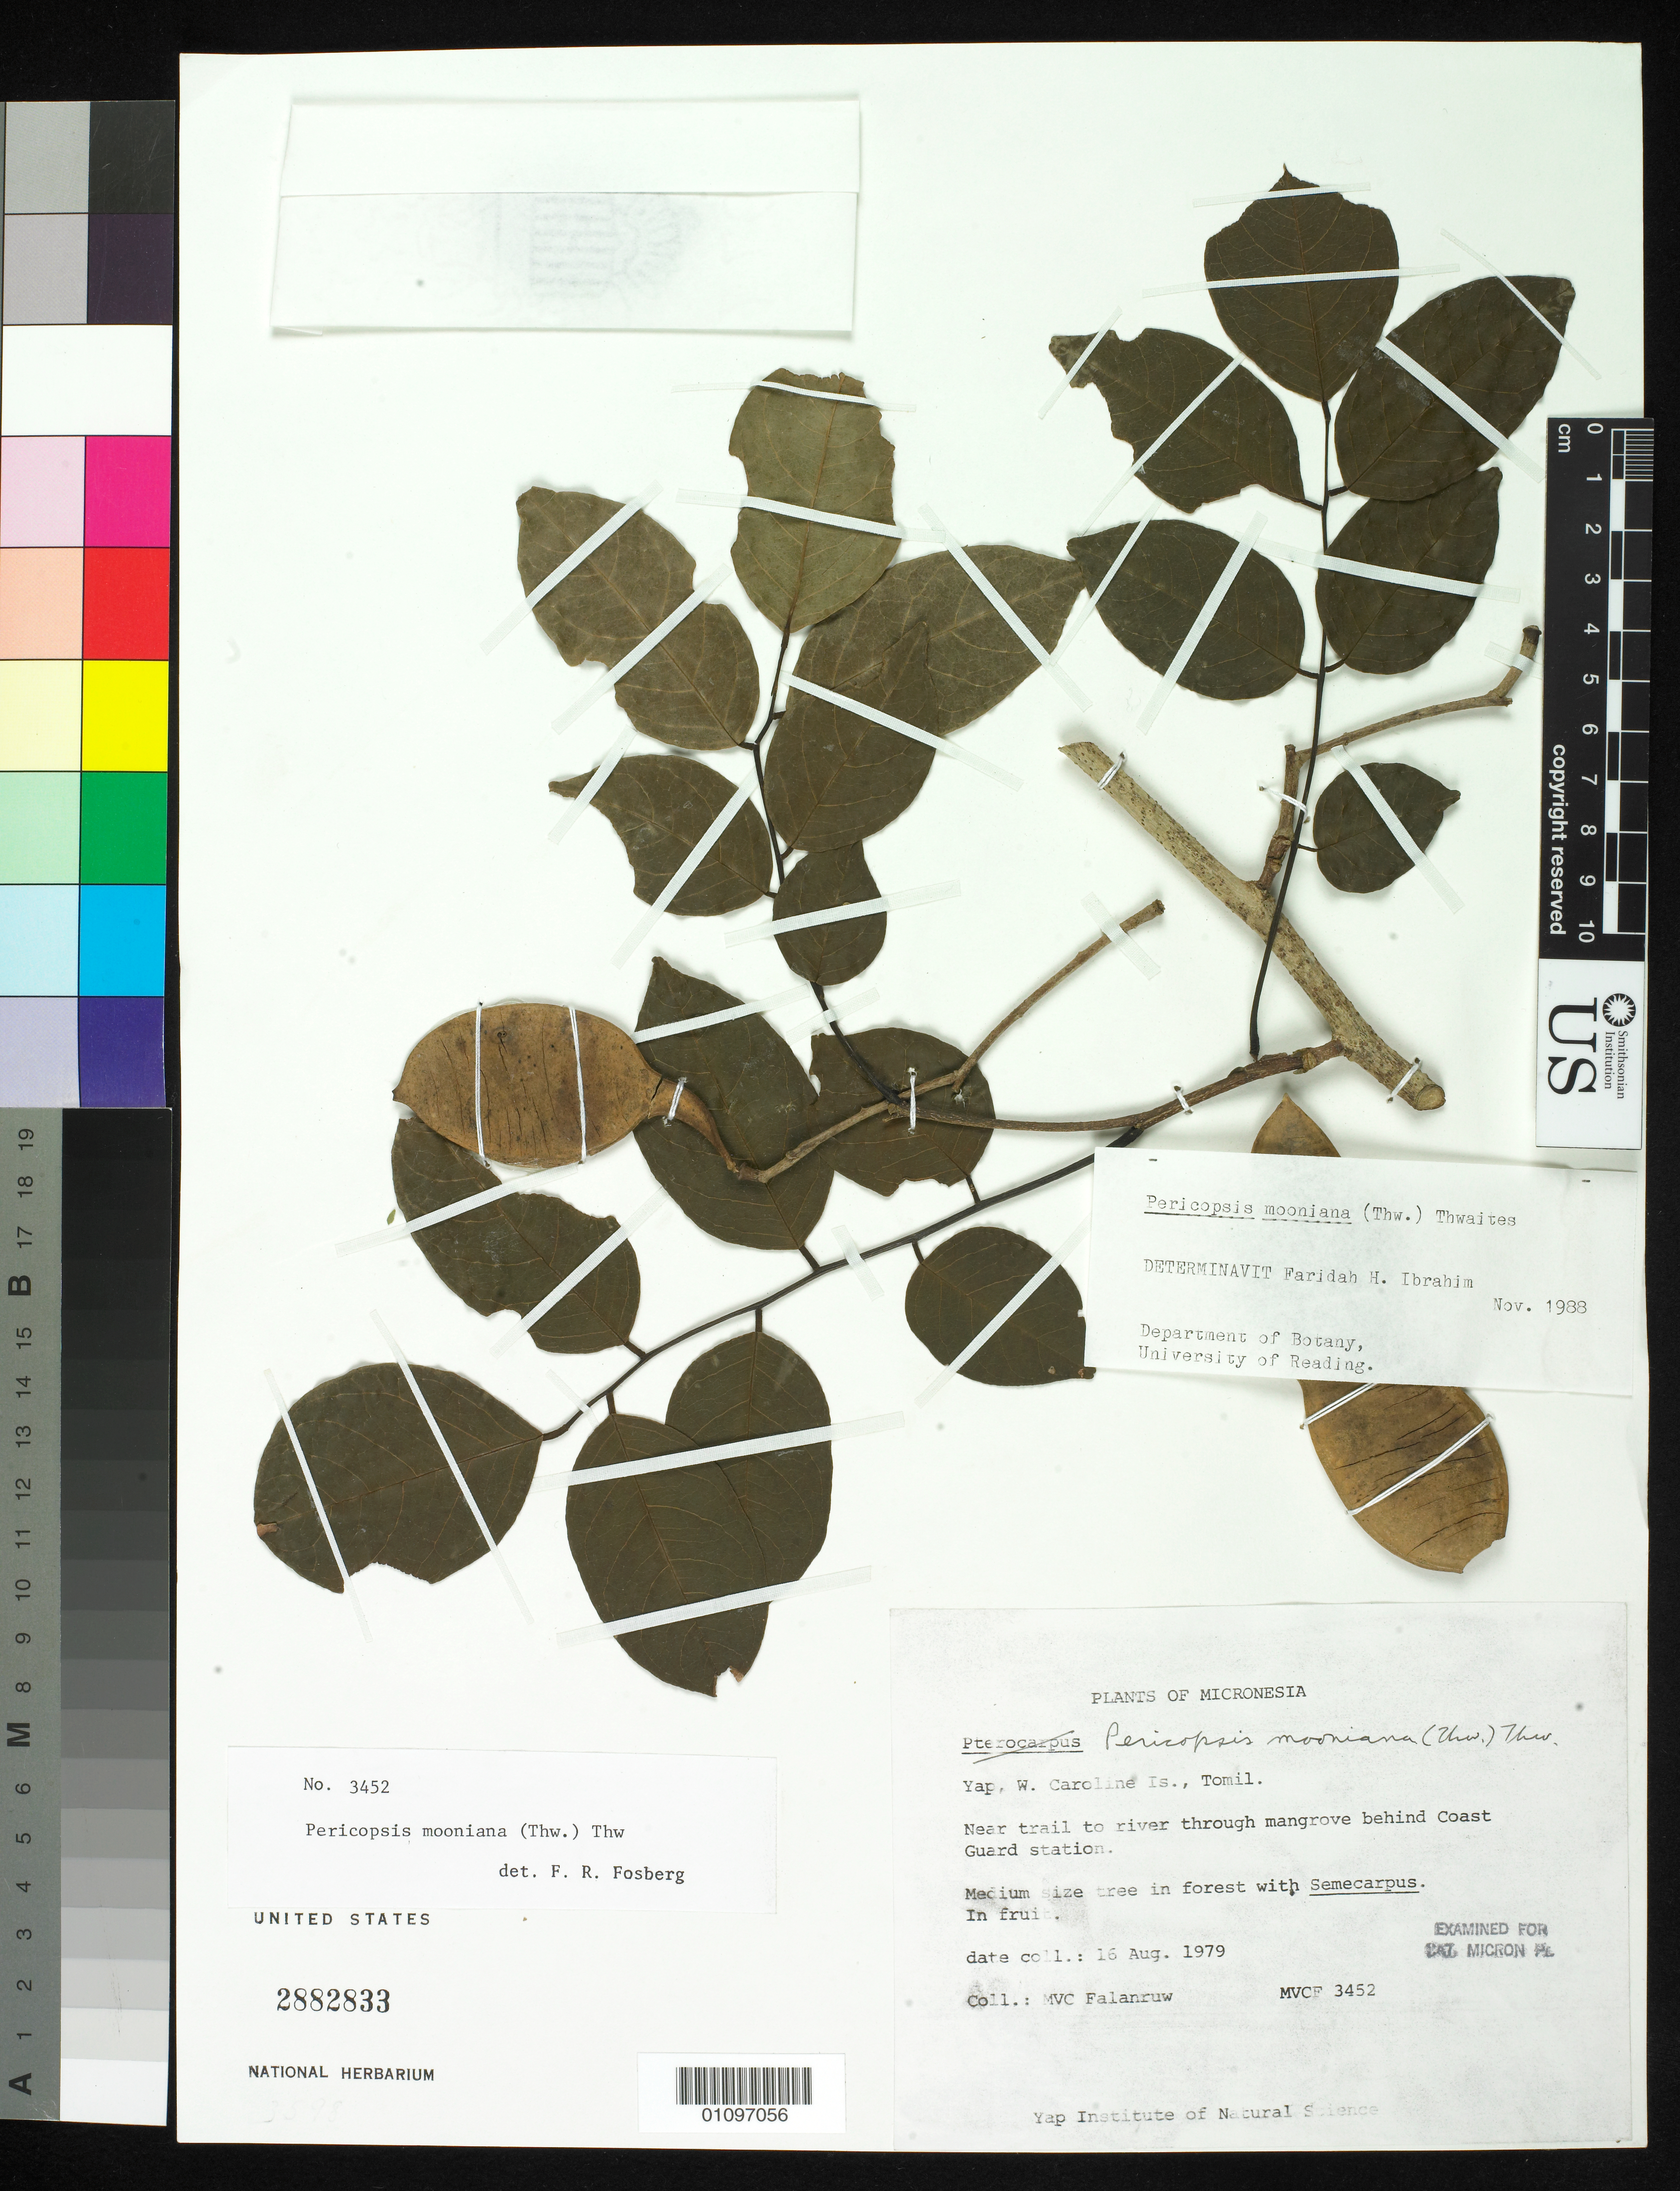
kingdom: Plantae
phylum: Tracheophyta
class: Magnoliopsida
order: Fabales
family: Fabaceae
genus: Pericopsis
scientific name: Pericopsis mooniana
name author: Thwaites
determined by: Ibrahim, F. H.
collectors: M. V. Falanruw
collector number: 3452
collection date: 1979-08-16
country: Micronesia, Federated States of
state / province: Yap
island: Gagil Tamil [Gagil-Tomil]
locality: Tomil.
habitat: In forest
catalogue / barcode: US 2882833